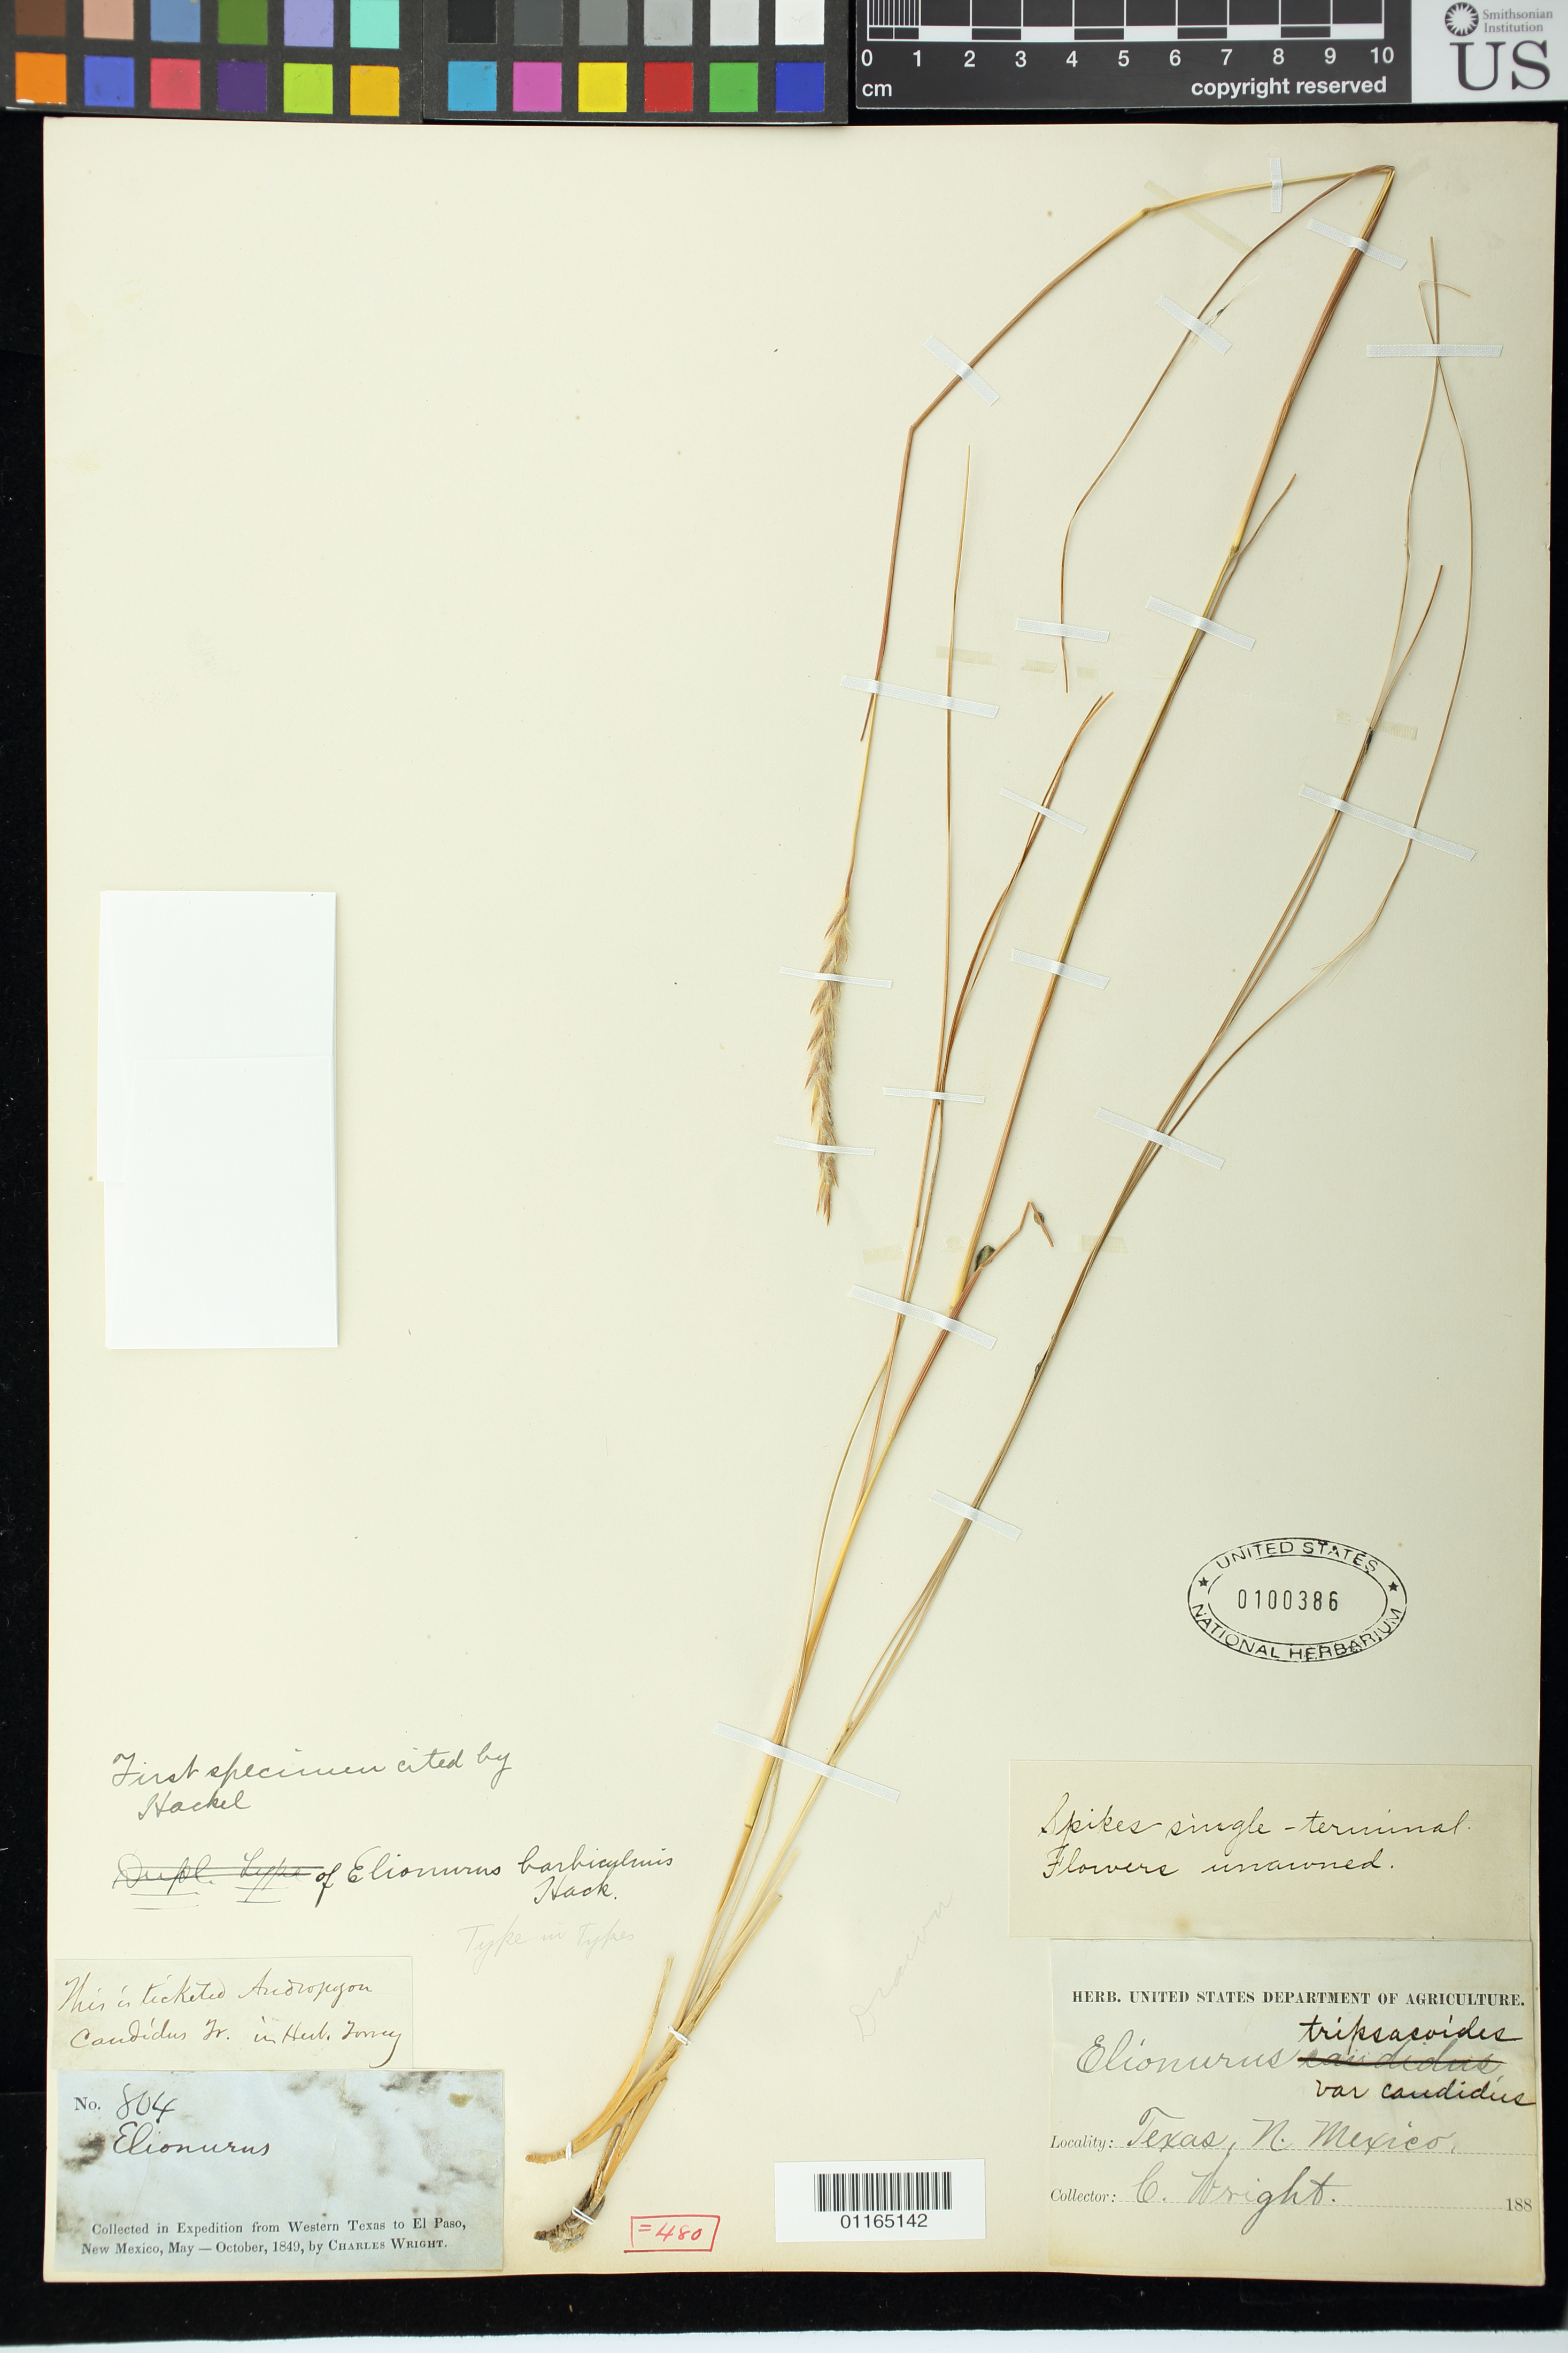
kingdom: Plantae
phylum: Tracheophyta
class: Liliopsida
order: Poales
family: Poaceae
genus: Elionurus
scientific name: Elionurus barbiculmis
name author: Hack. in A. DC.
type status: Syntype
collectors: C. Wright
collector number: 804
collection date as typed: May 1849 to -- Oct 1849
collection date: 1849-05/1849-10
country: United States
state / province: Texas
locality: Western Texas to El Paso, New Mexic. [protologue, "Bottoms of Live Oak Creek, and on the San Felipe; July."]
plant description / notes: Annotated (unsigned, undated) "first specimen cited by Hackel". [note protologue cites "Wright 804 ex p."]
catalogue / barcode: US 100386